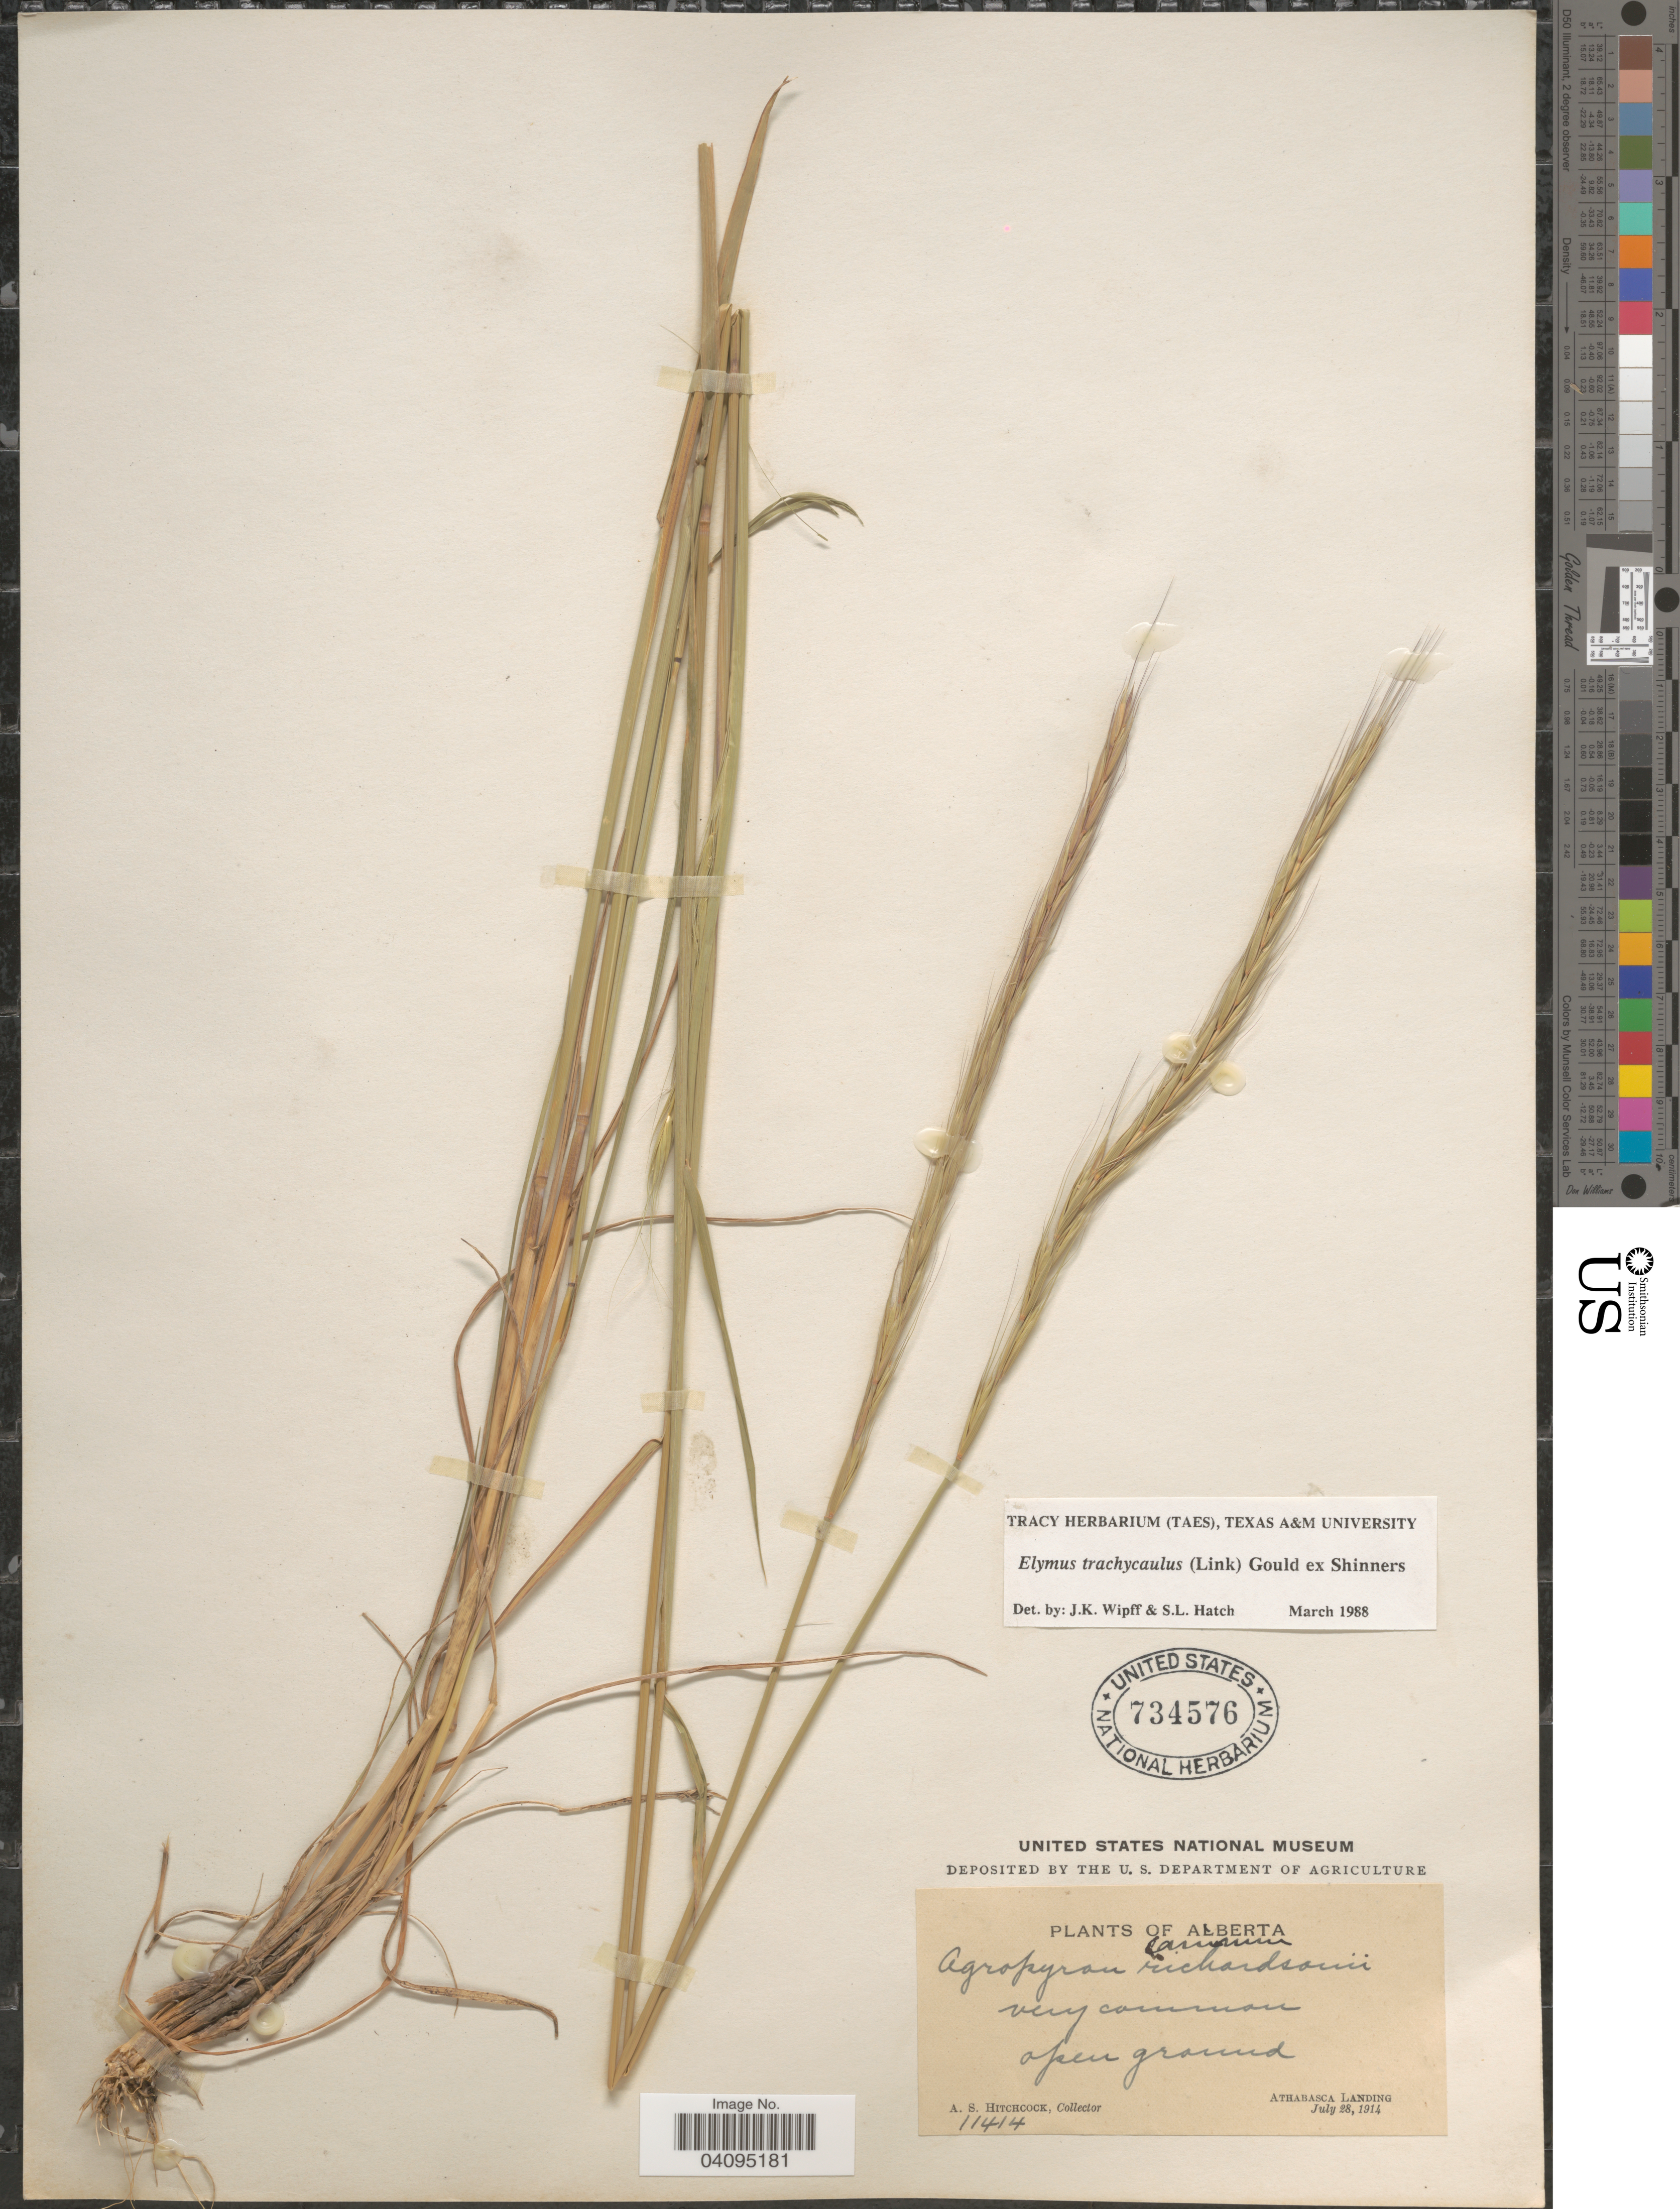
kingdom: Plantae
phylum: Tracheophyta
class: Liliopsida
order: Poales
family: Poaceae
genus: Elymus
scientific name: Elymus trachycaulus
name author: (Link) Gould ex Shinners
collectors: A. S. Hitchcock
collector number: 11414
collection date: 1914-07-28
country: Canada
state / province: Alberta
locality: Open ground. Athabasca Landing.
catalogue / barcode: US 734576